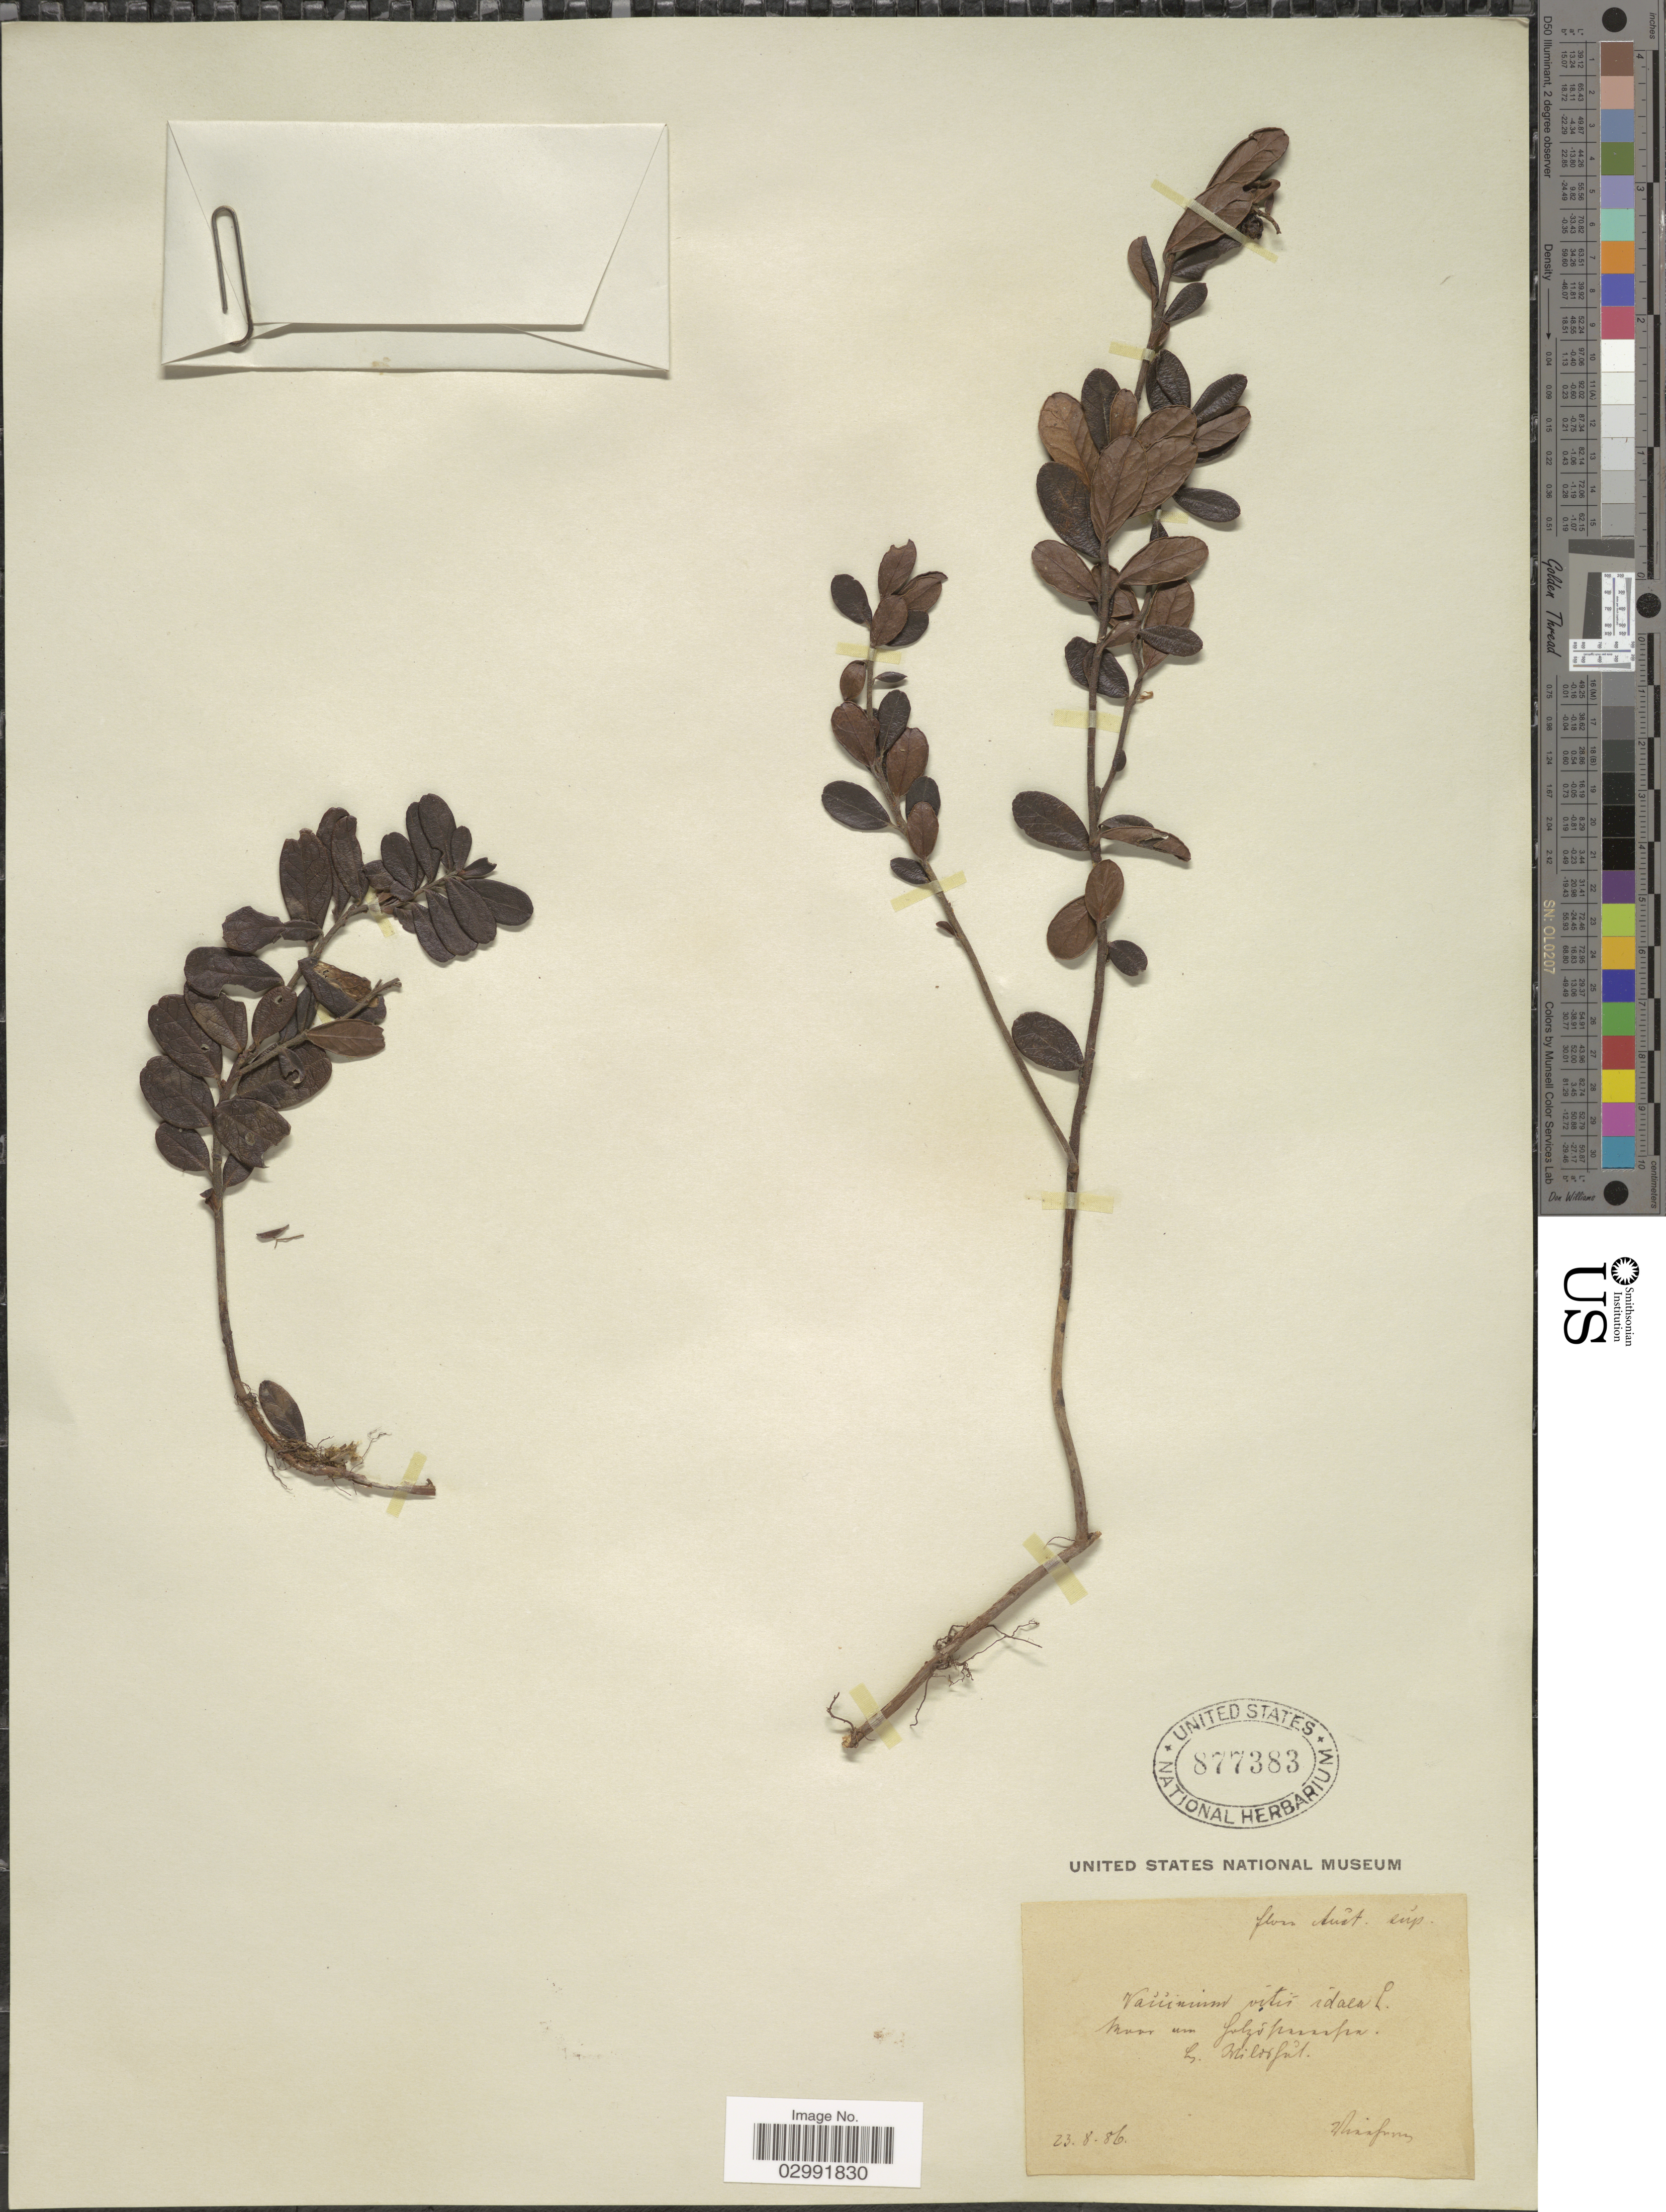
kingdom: Plantae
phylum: Tracheophyta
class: Magnoliopsida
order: Ericales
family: Ericaceae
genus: Vaccinium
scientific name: Vaccinium vitis-idaea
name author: L.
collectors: F. Vierhapper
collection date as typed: Transcribed d/m/y: 23/8/86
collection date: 1886-08-23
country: Austria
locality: Flora Aust. sup, Moor am Holzöstersee, Bez. Wildshut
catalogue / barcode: US 877383